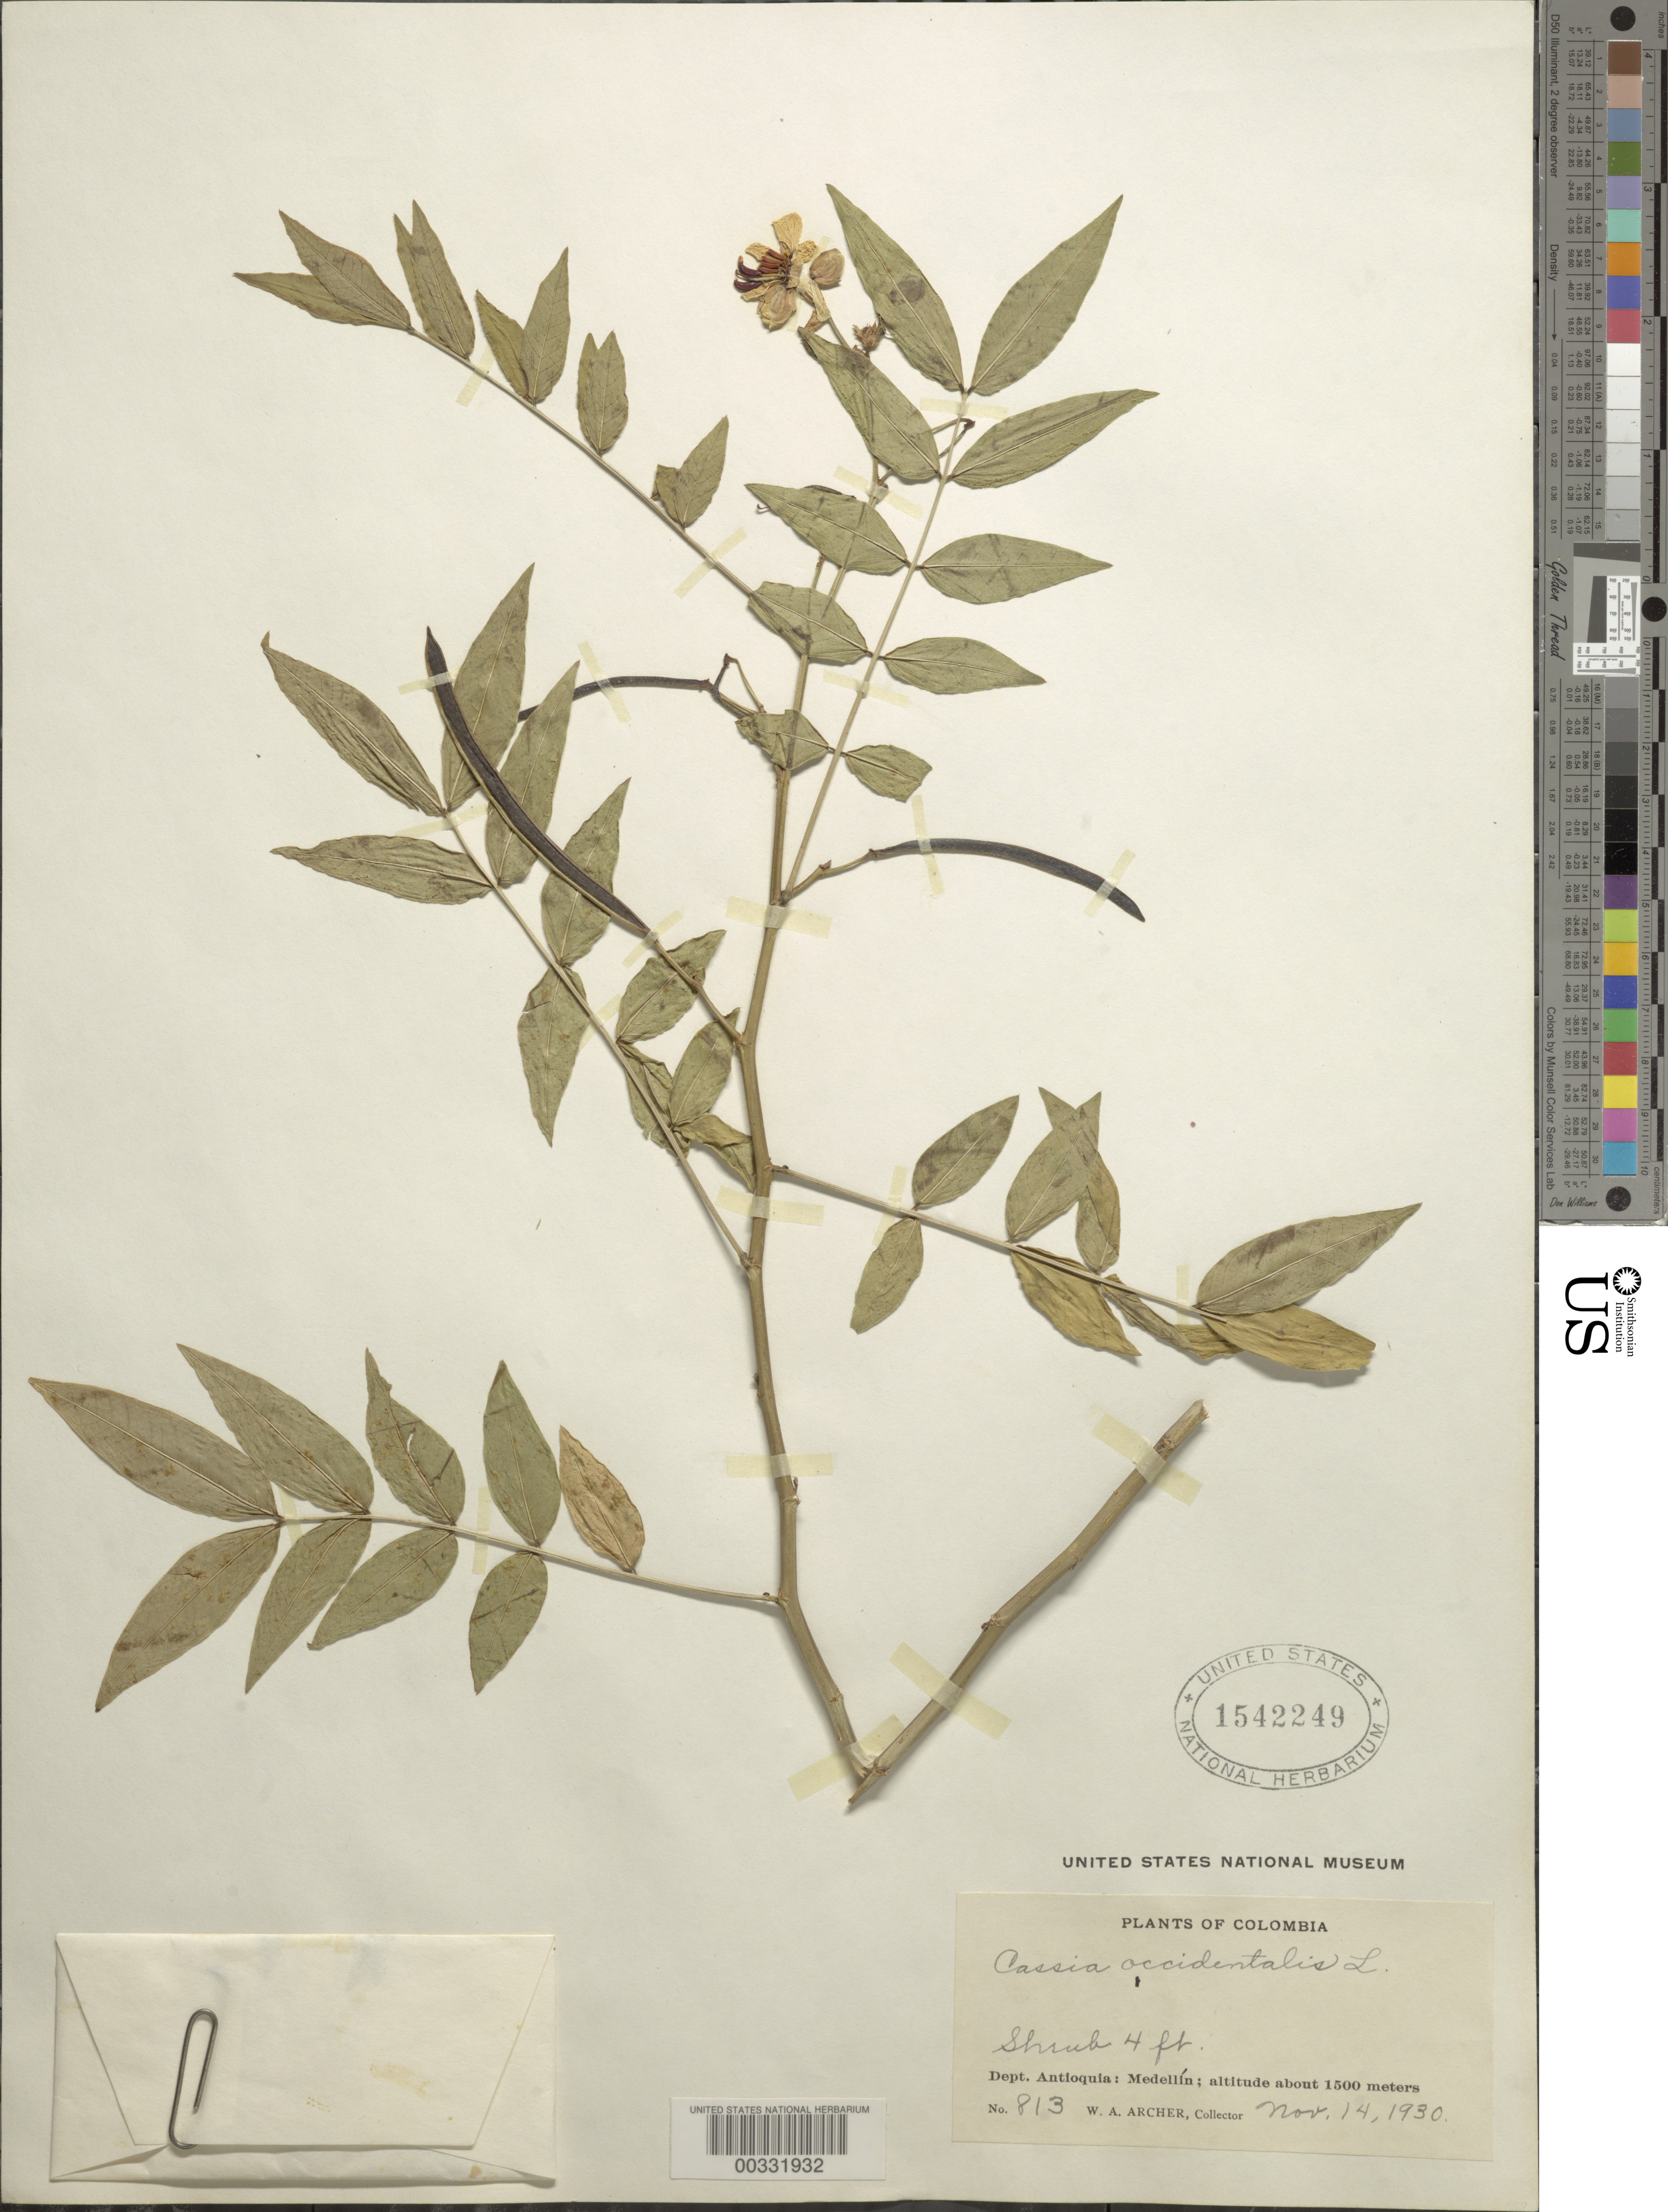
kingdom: Plantae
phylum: Tracheophyta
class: Magnoliopsida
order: Fabales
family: Fabaceae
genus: Senna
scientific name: Senna occidentalis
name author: (L.) Link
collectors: W. A. Archer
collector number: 813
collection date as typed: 14 Nov 1930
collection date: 1930-11-14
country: Colombia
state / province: Antioquia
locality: Medellin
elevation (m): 1500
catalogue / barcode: US 1542249